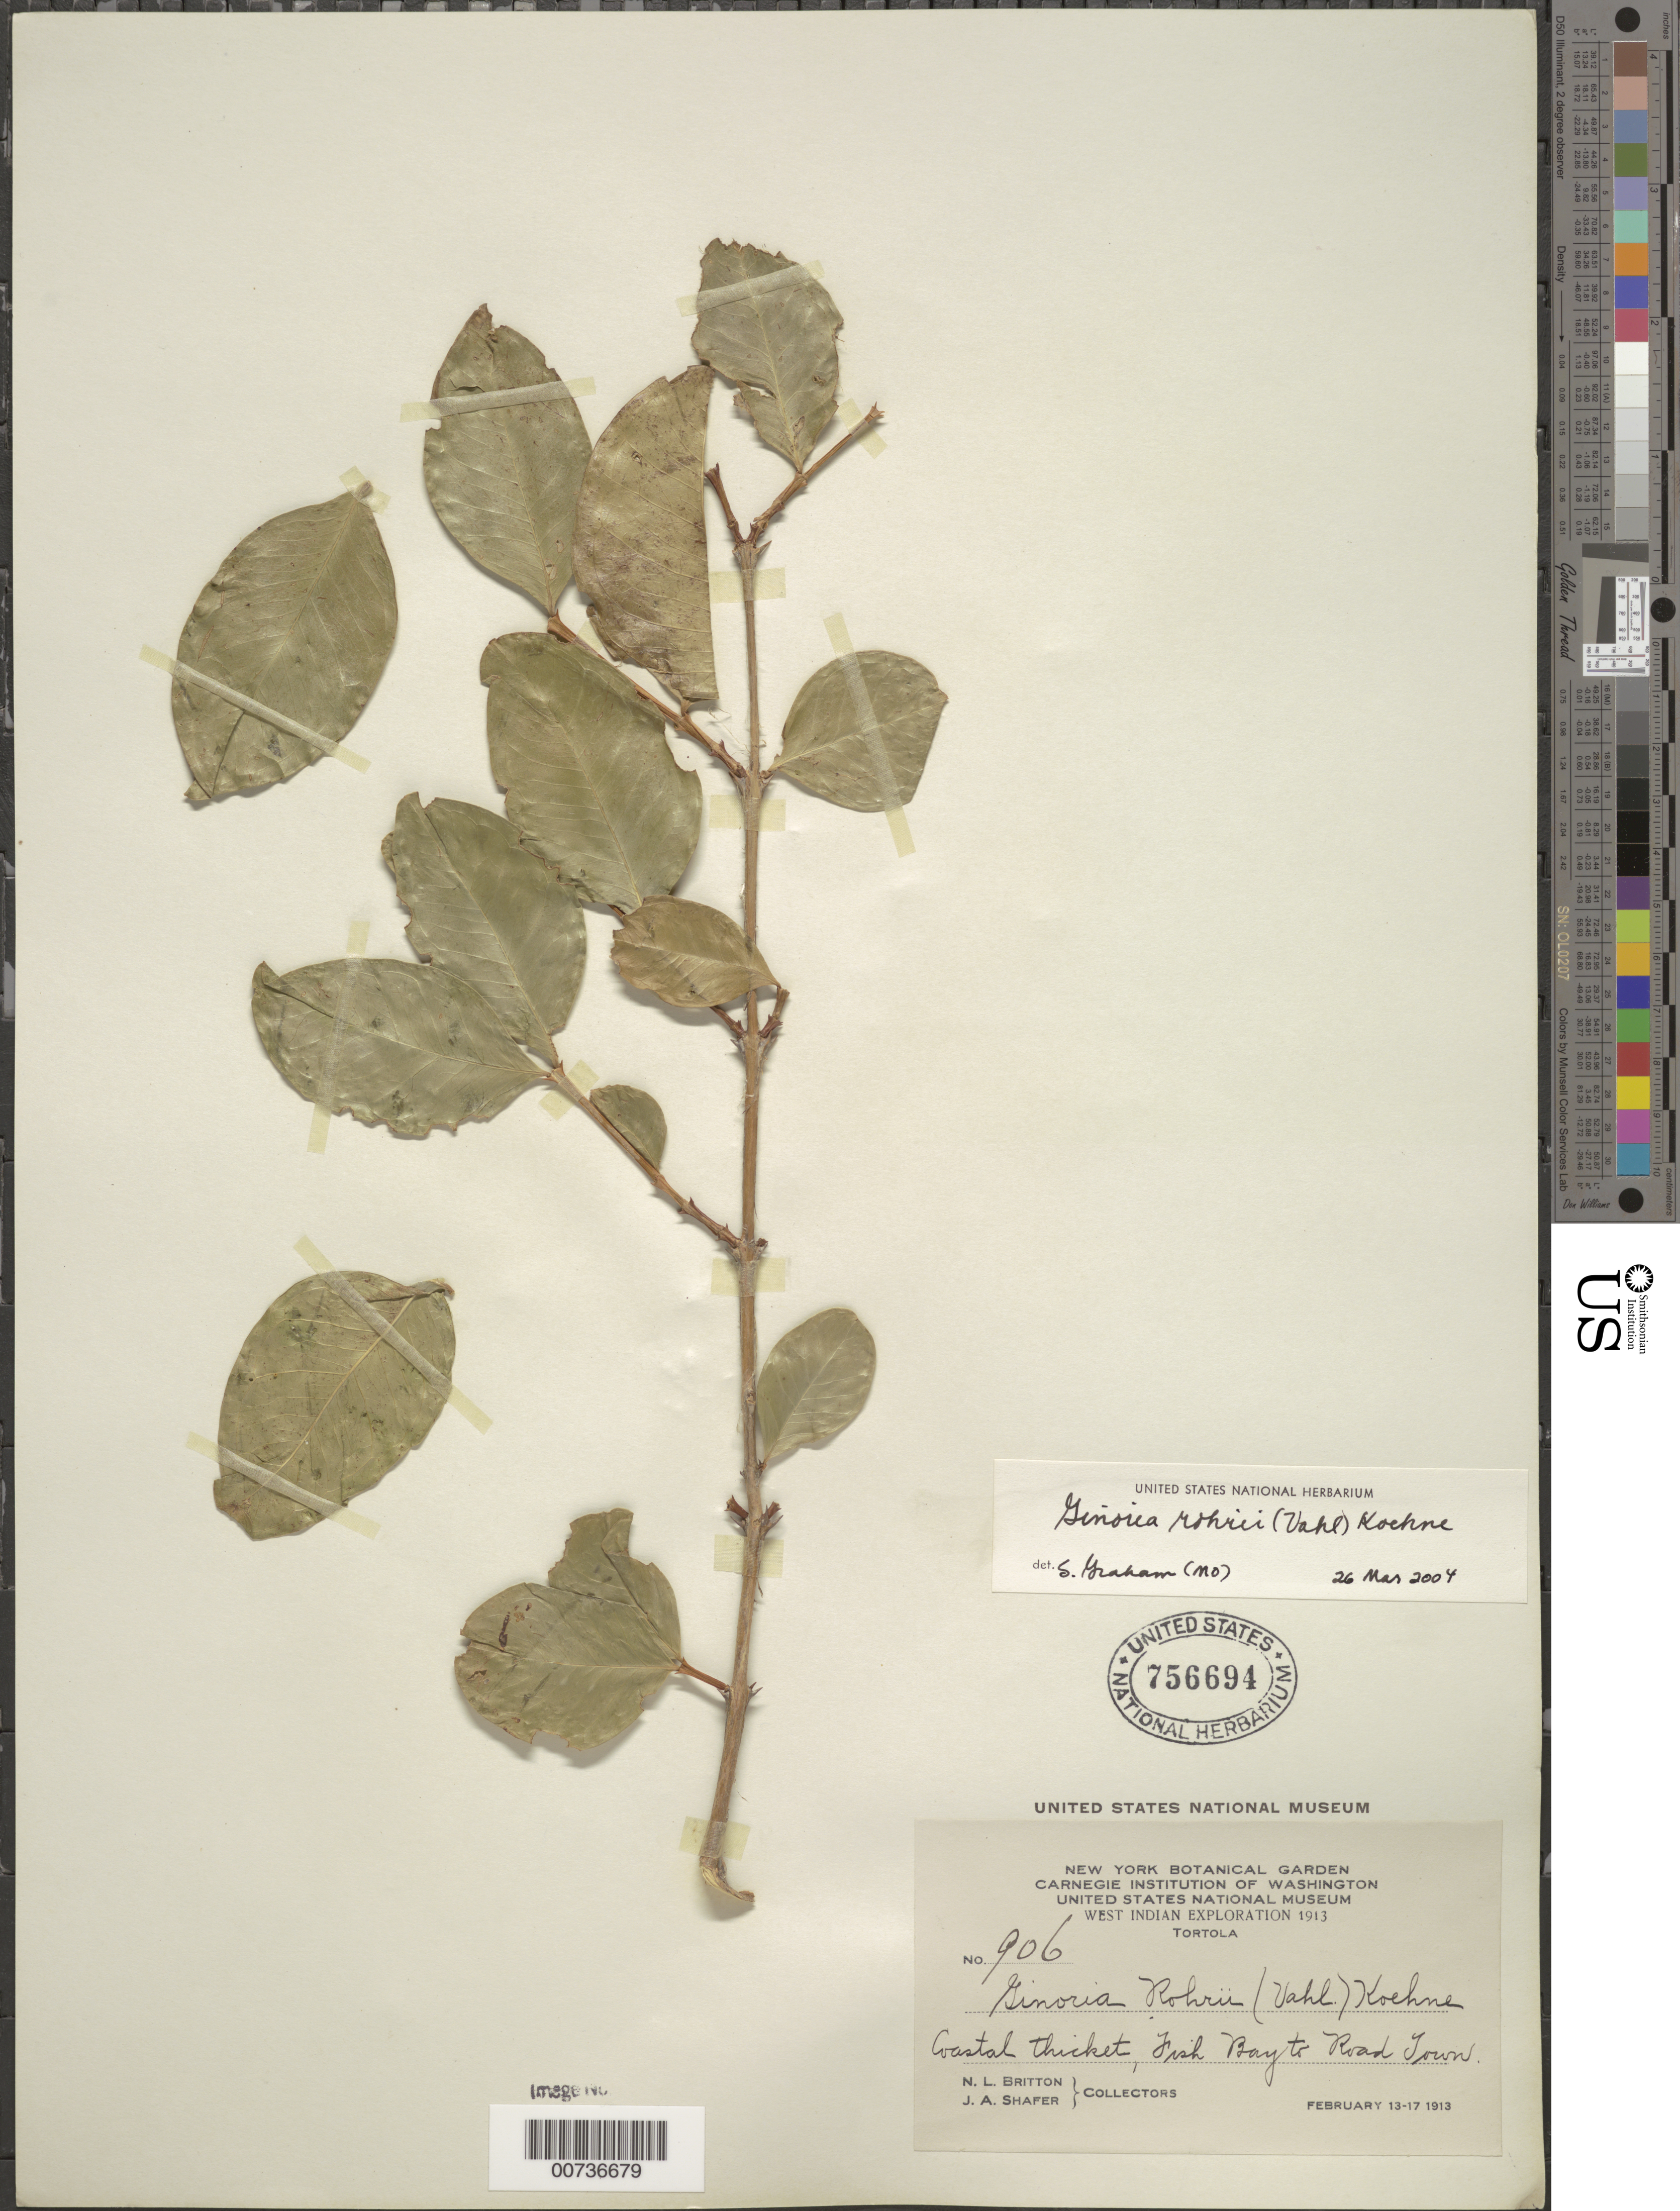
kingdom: Plantae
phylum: Tracheophyta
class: Magnoliopsida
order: Myrtales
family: Lythraceae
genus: Ginoria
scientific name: Ginoria rohrii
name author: (Vahl) Koehne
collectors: N. Britton & J. A. Shafer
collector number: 906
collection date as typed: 13 Feb 1913 to 17 Feb 1913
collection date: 1913-02-13/1913-02-17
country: British Virgin Islands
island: Tortola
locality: Fish Bay to Road Town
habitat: Coastal Thicket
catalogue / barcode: US 756694